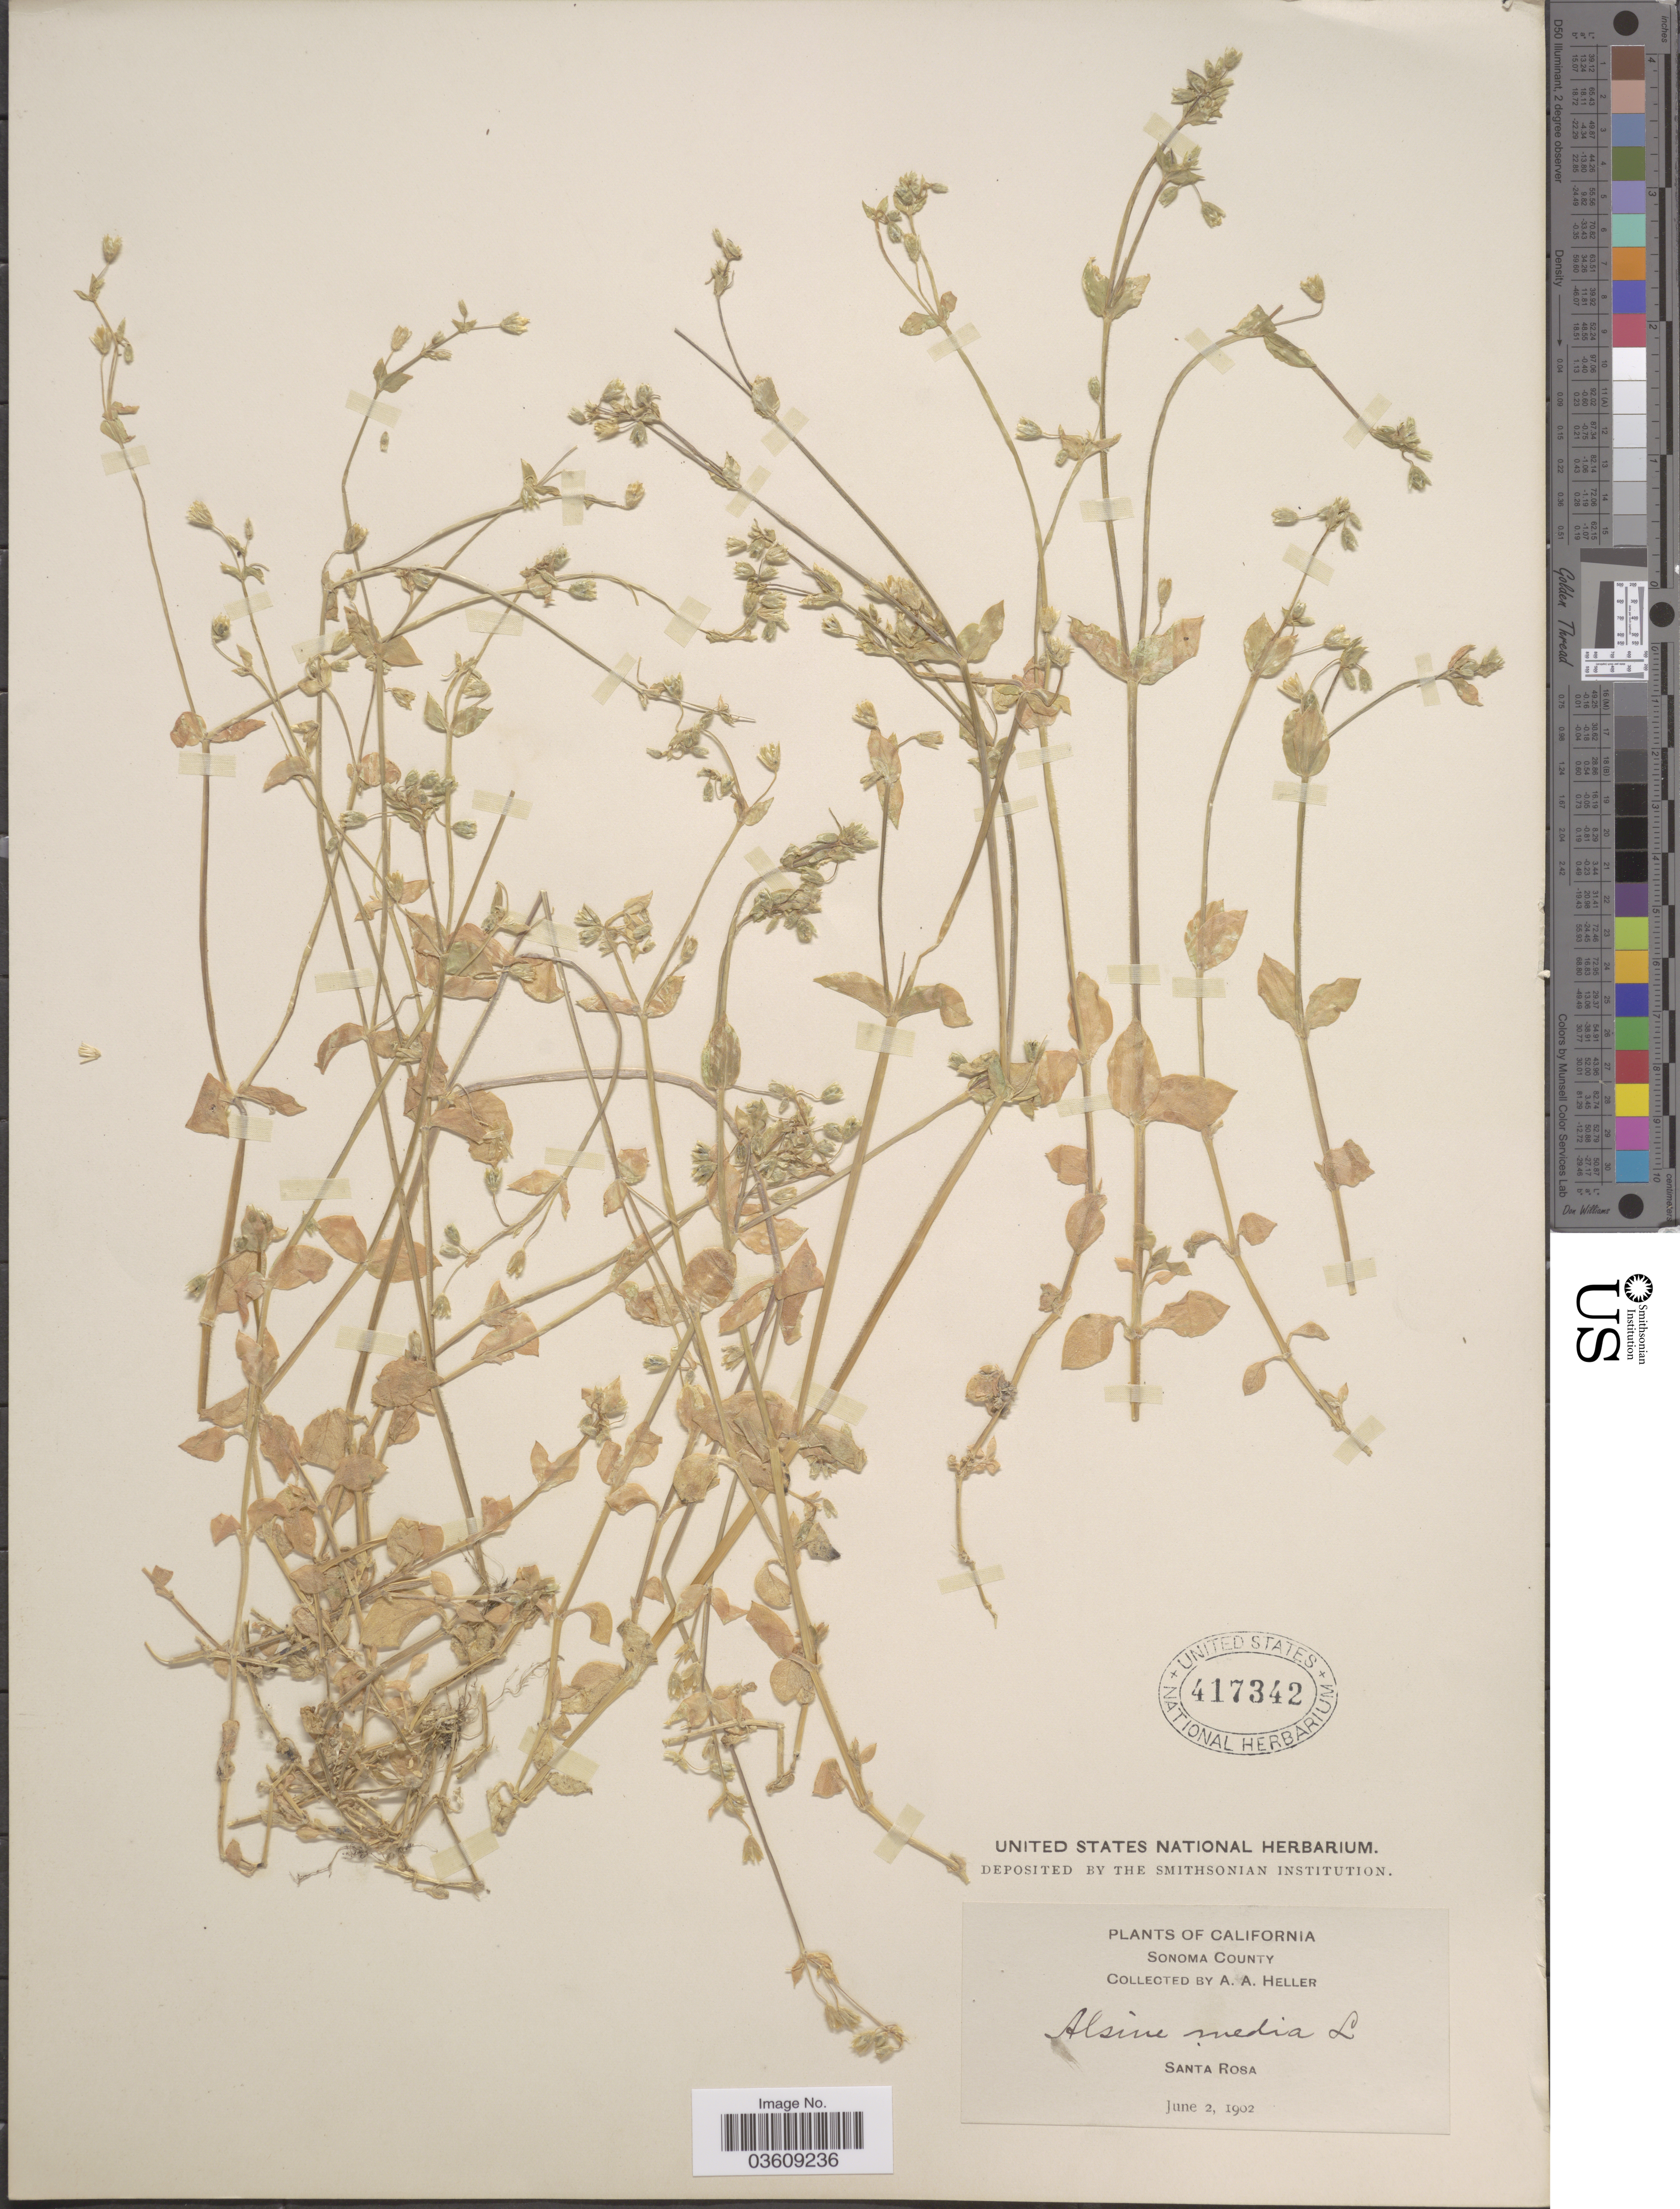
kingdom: Plantae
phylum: Tracheophyta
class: Magnoliopsida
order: Caryophyllales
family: Caryophyllaceae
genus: Stellaria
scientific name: Stellaria media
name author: (L.) Vill.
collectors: A. A. Heller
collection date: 1902-06-02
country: United States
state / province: California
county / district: Sonoma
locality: Sonoma County. Santa Rosa.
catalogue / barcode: US 417342